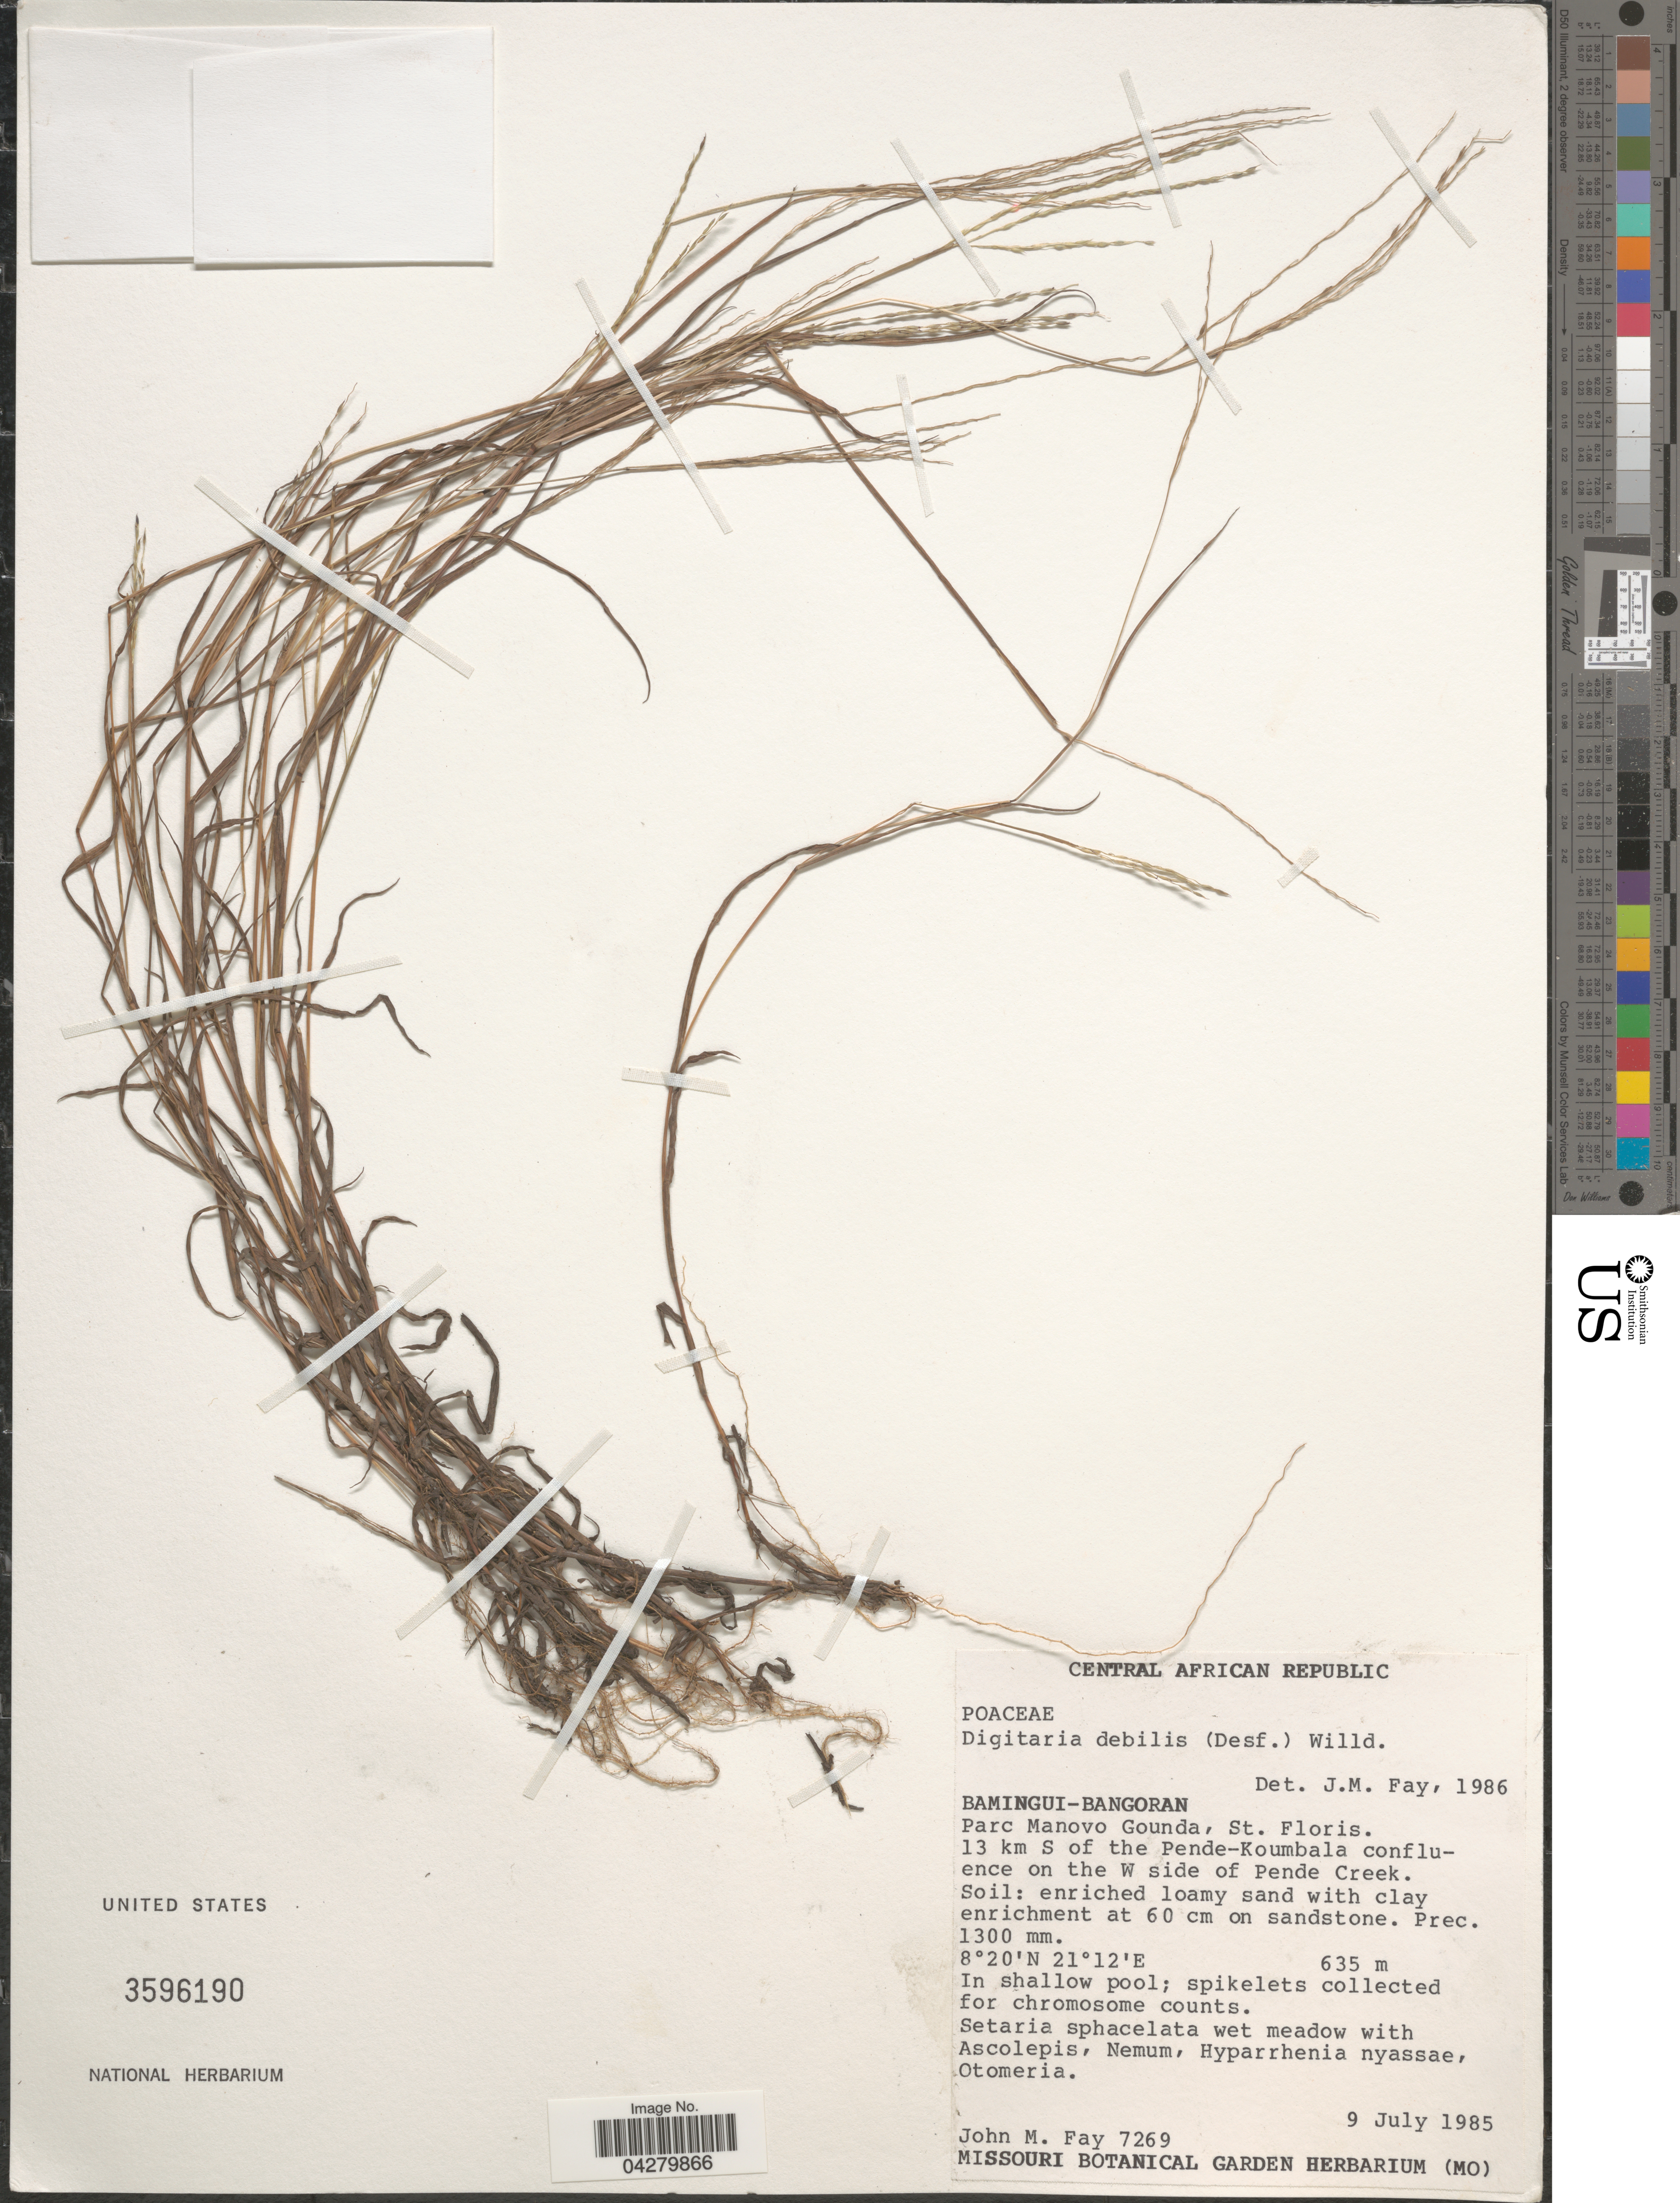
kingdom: Plantae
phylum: Tracheophyta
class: Liliopsida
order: Poales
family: Poaceae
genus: Digitaria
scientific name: Digitaria debilis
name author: (Desf.) Willd.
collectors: J. M. Fay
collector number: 7269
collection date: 1985-07-09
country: Central African Republic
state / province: Bamingui-Bangoran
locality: Parc Manovo Gounda, St. Floris. 13 km S of the Pende-Koumbala confluence on the W side of Pende Creek.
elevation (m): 635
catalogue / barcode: US 3596190